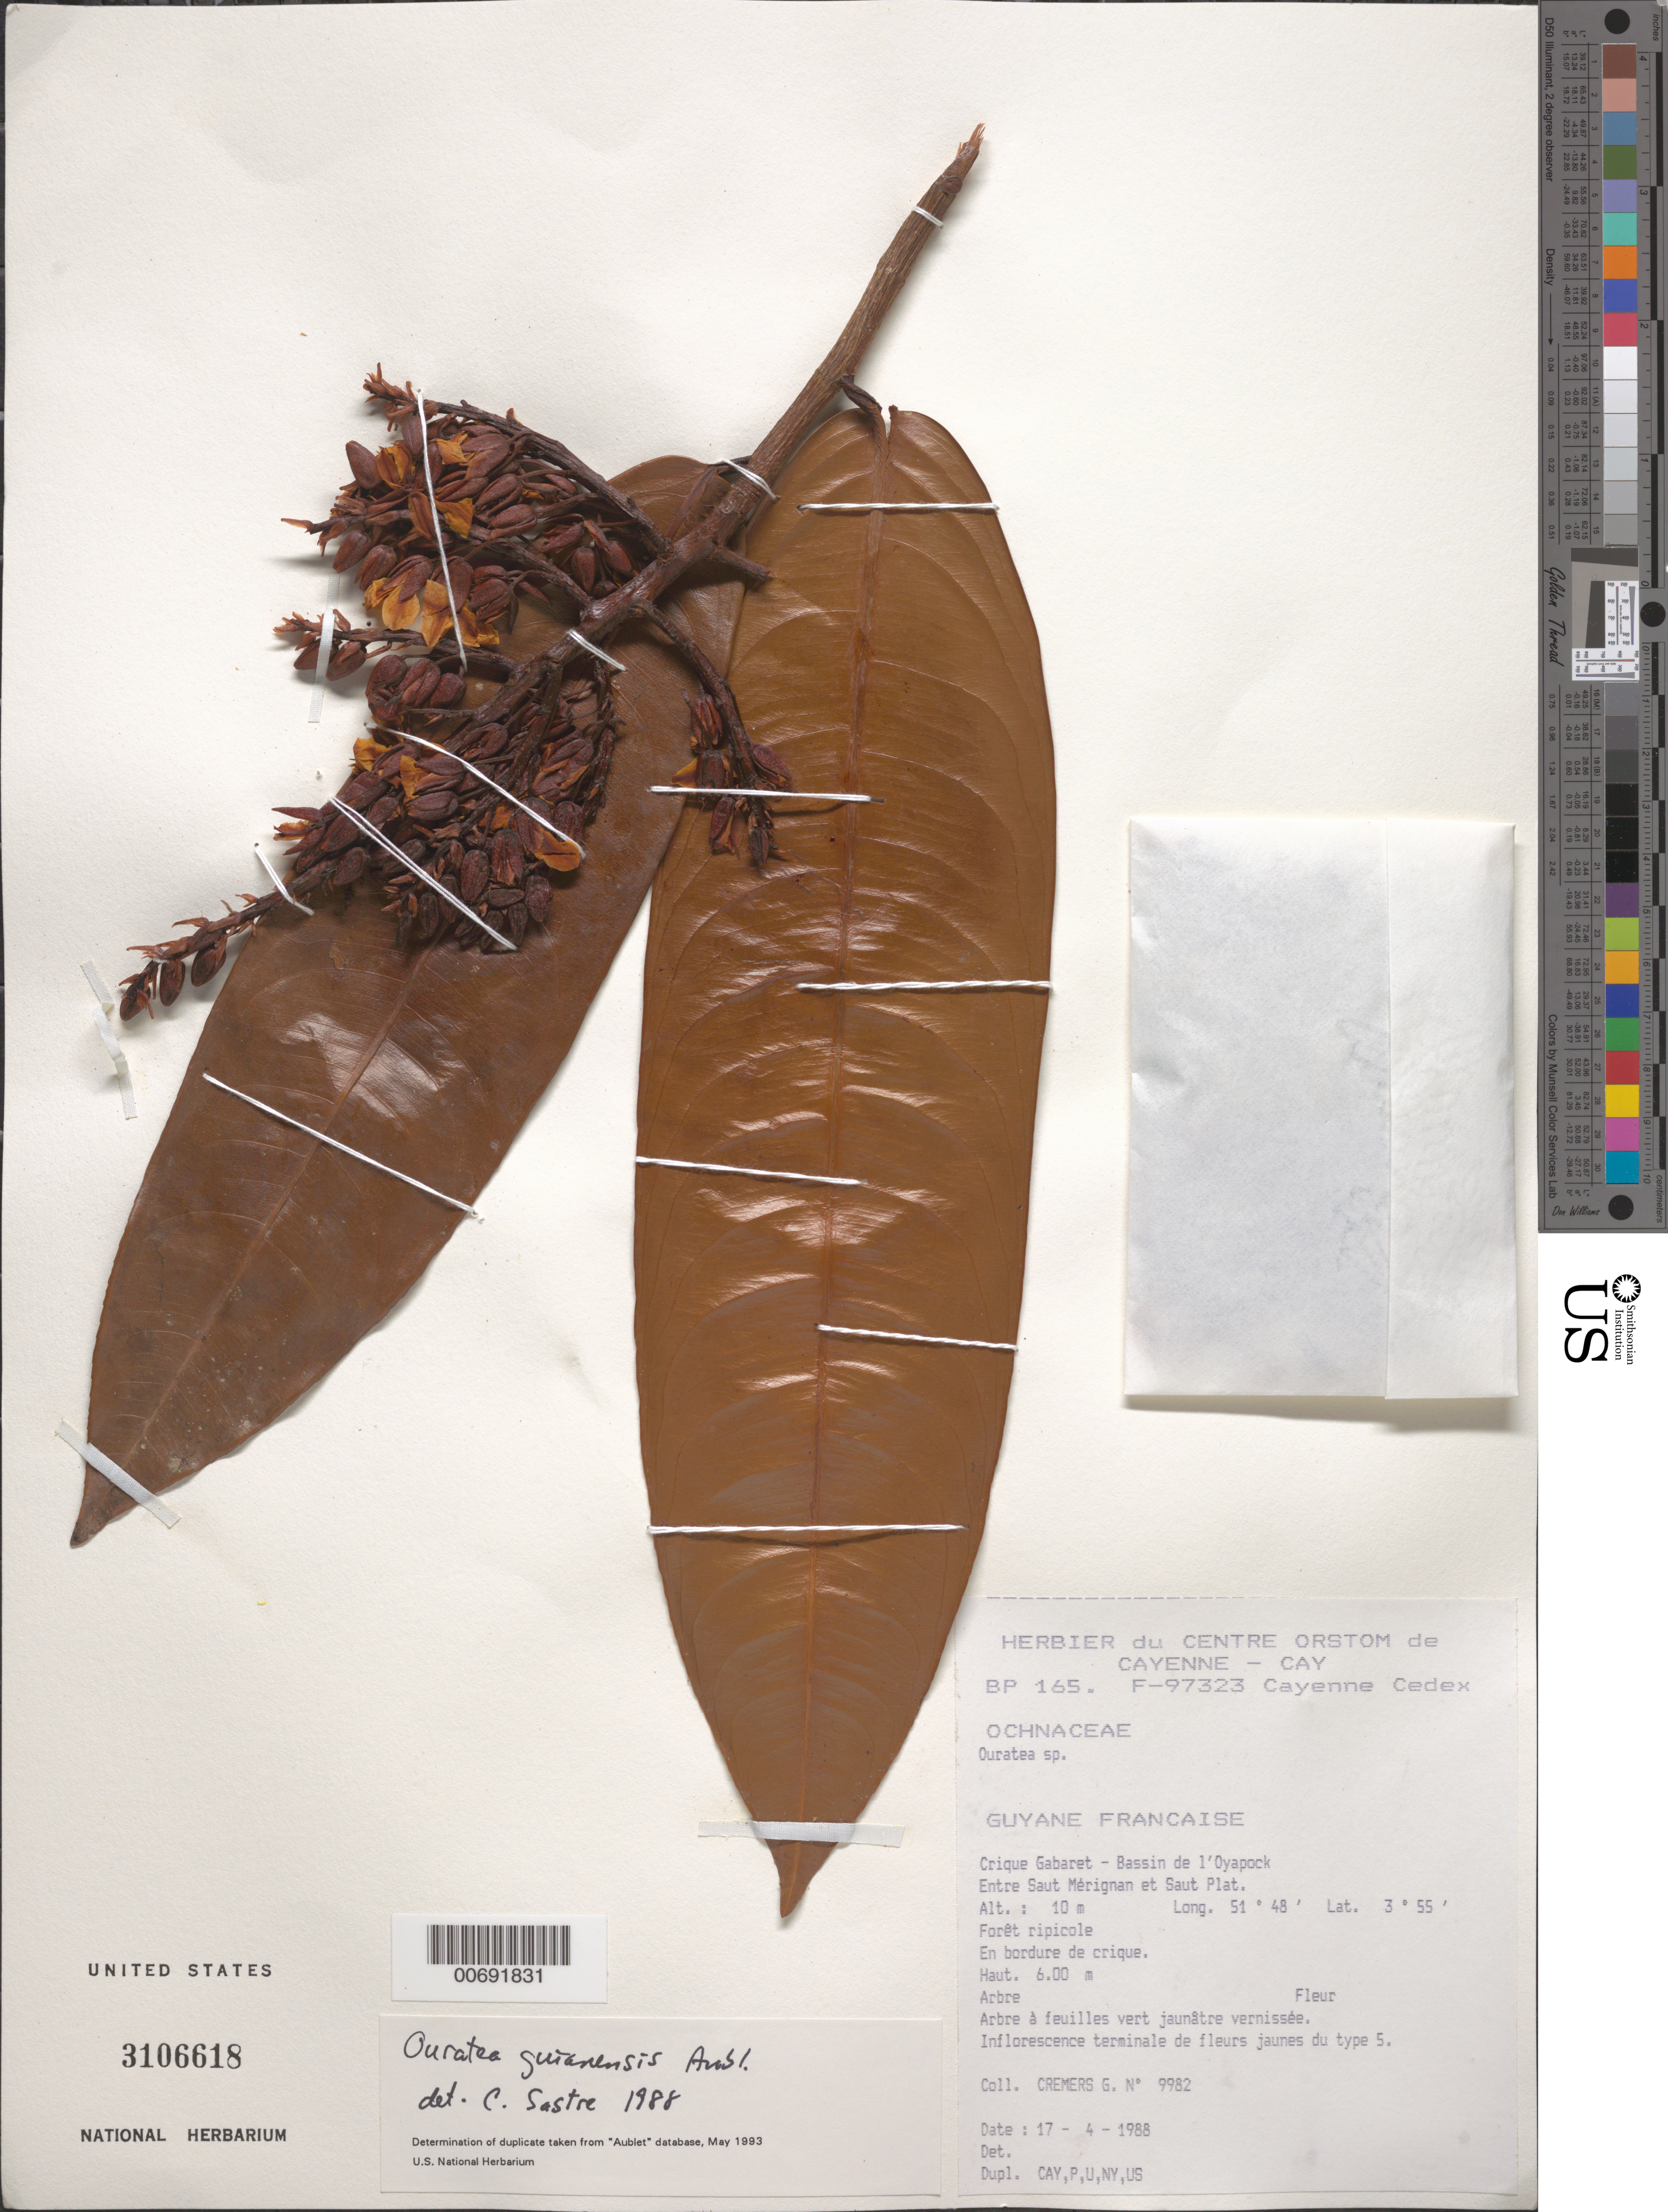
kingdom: Plantae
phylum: Tracheophyta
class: Magnoliopsida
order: Malpighiales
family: Ochnaceae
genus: Ouratea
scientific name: Ouratea guianensis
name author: Aubl.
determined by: Sastre, C. H. L.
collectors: G. Cremers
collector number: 9982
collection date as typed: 17-Apr-88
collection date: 1988-04-17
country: French Guiana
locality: Crique Gabaret, Bassin de l'Oyapock, entre Saut Mérignan & Saut Plat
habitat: Riparian forest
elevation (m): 10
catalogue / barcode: US 3106618